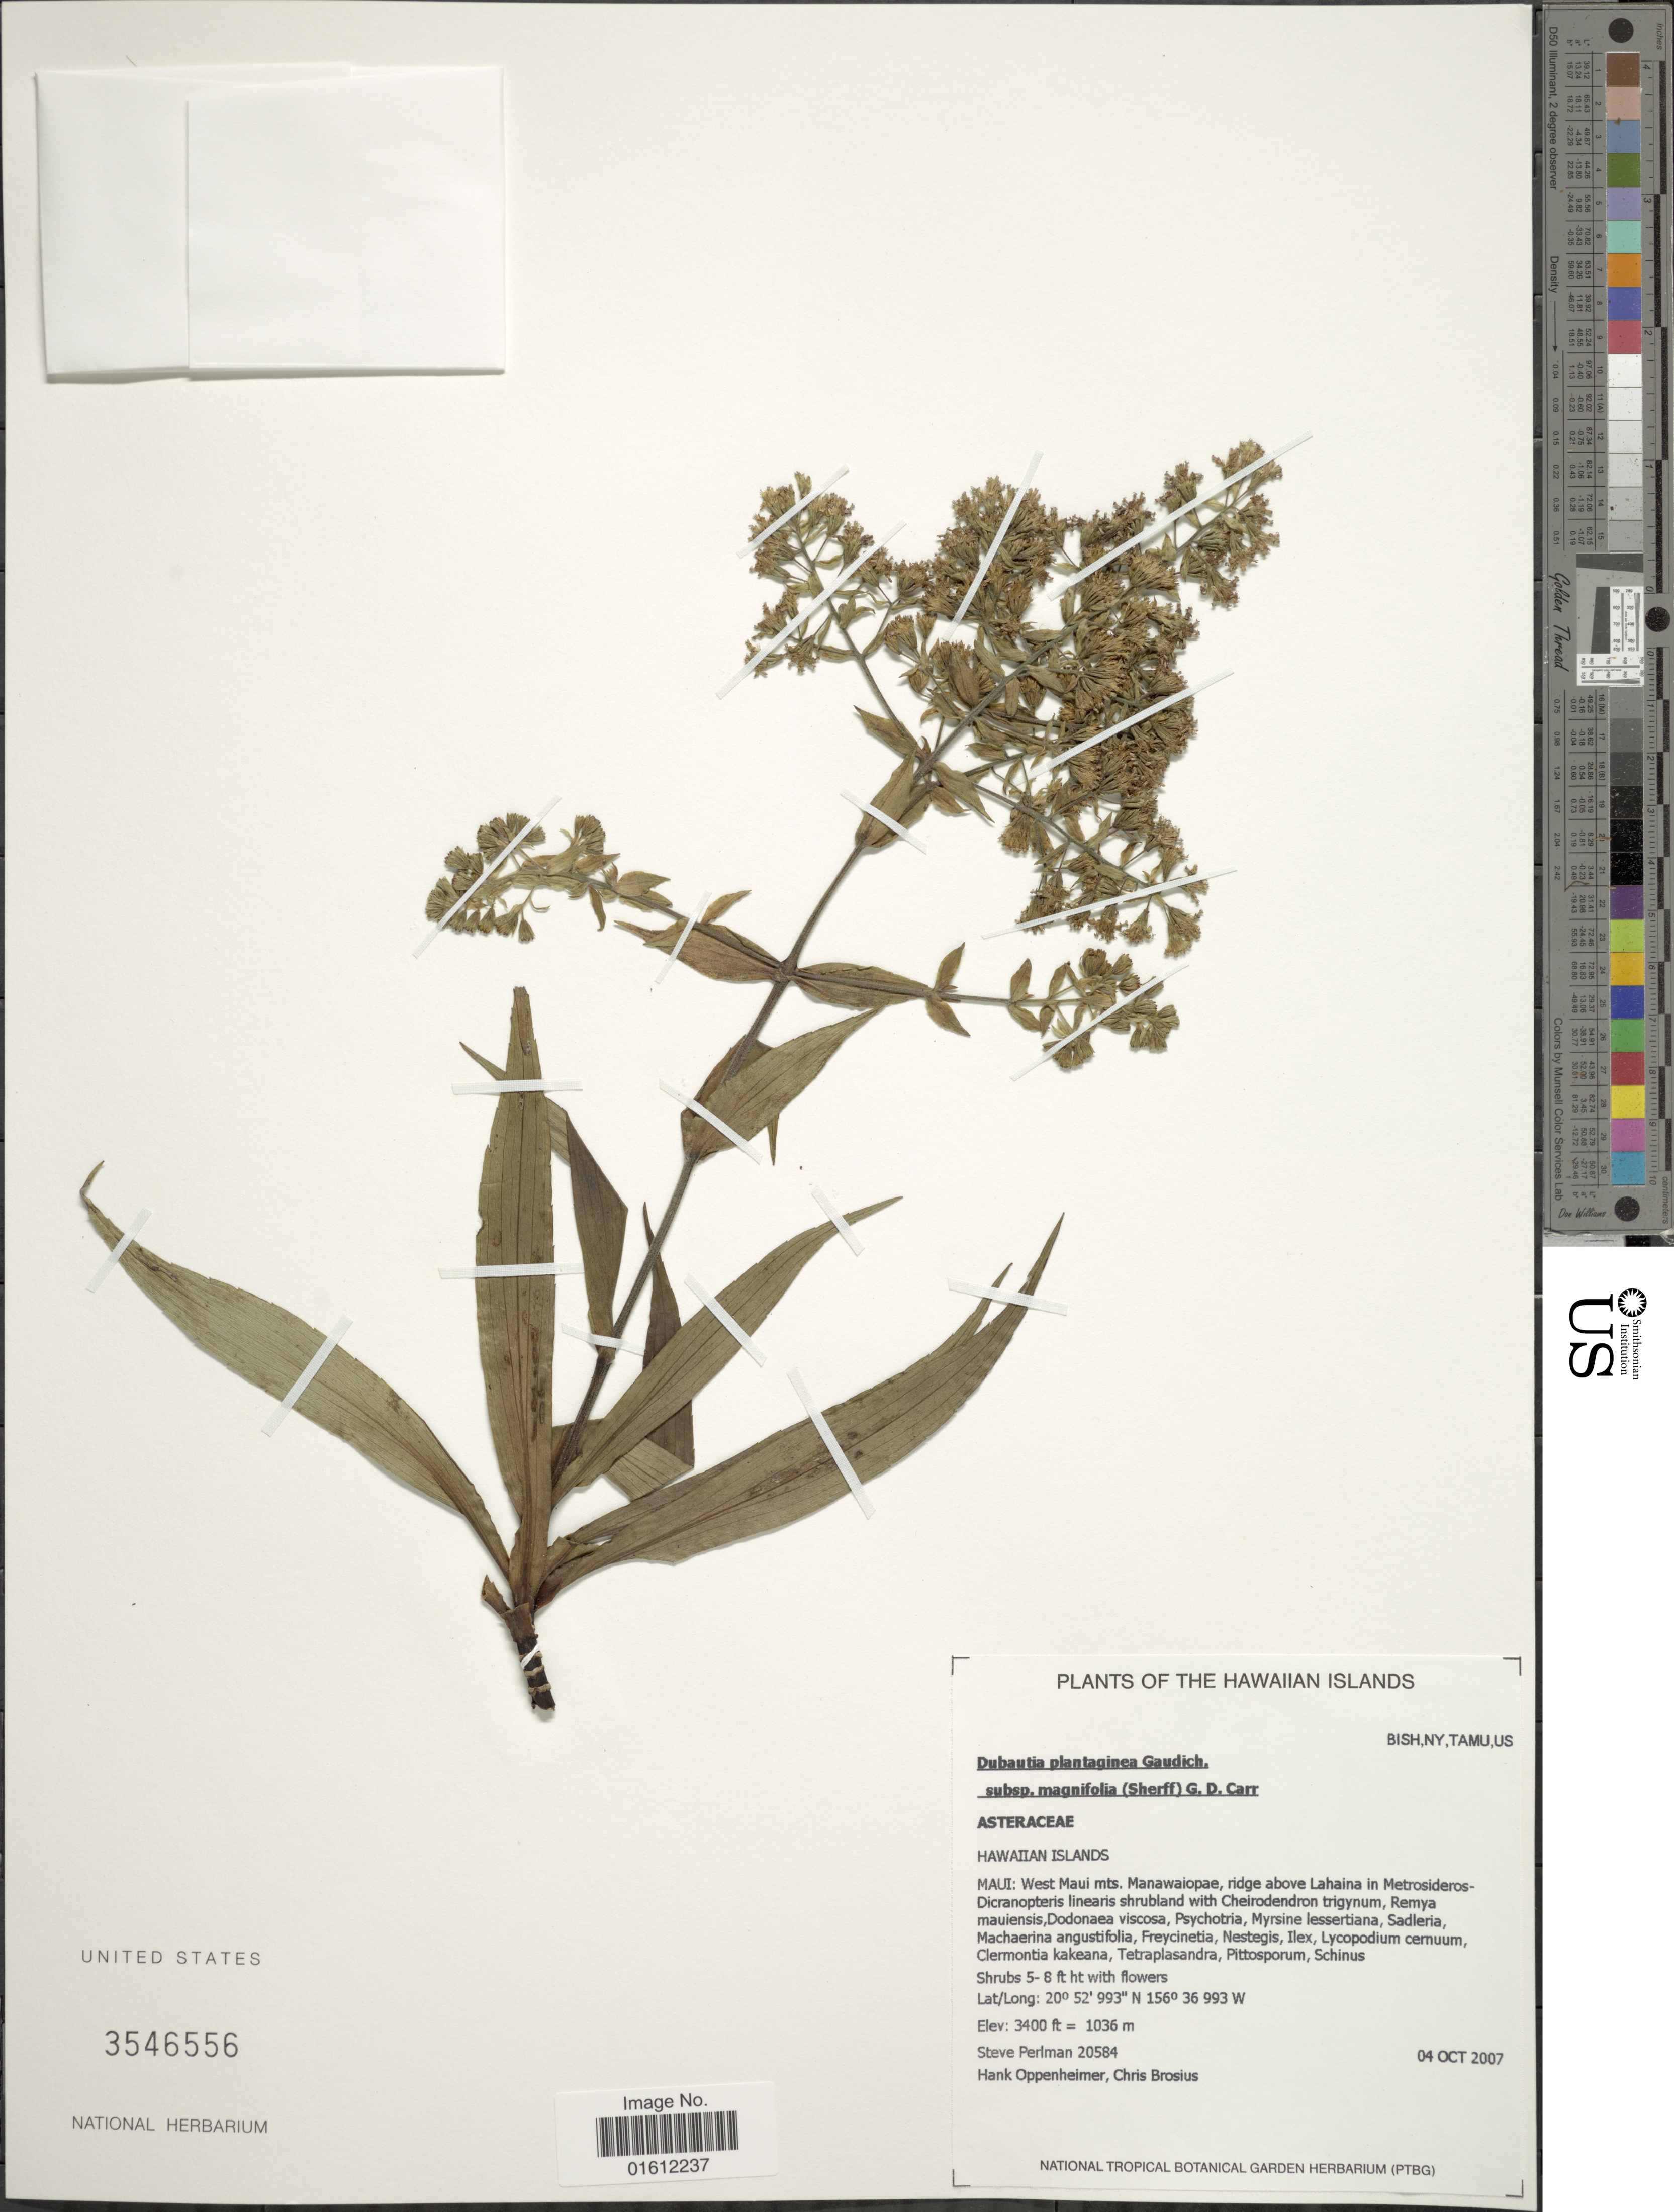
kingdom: Plantae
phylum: Tracheophyta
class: Magnoliopsida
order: Asterales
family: Asteraceae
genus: Dubautia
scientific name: Dubautia plantaginea subsp. plantaginea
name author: Gaudich.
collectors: S. Perlman, H. Oppenheimer & C. Brosius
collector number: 20584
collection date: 2007-10-04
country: United States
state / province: Hawaii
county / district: Maui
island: Maui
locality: West Maui mts, Manawaiopae, ridge above Lahaina in Metrosideros-Dicranopteris linearis shrubland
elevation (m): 1036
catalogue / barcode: US 3546556